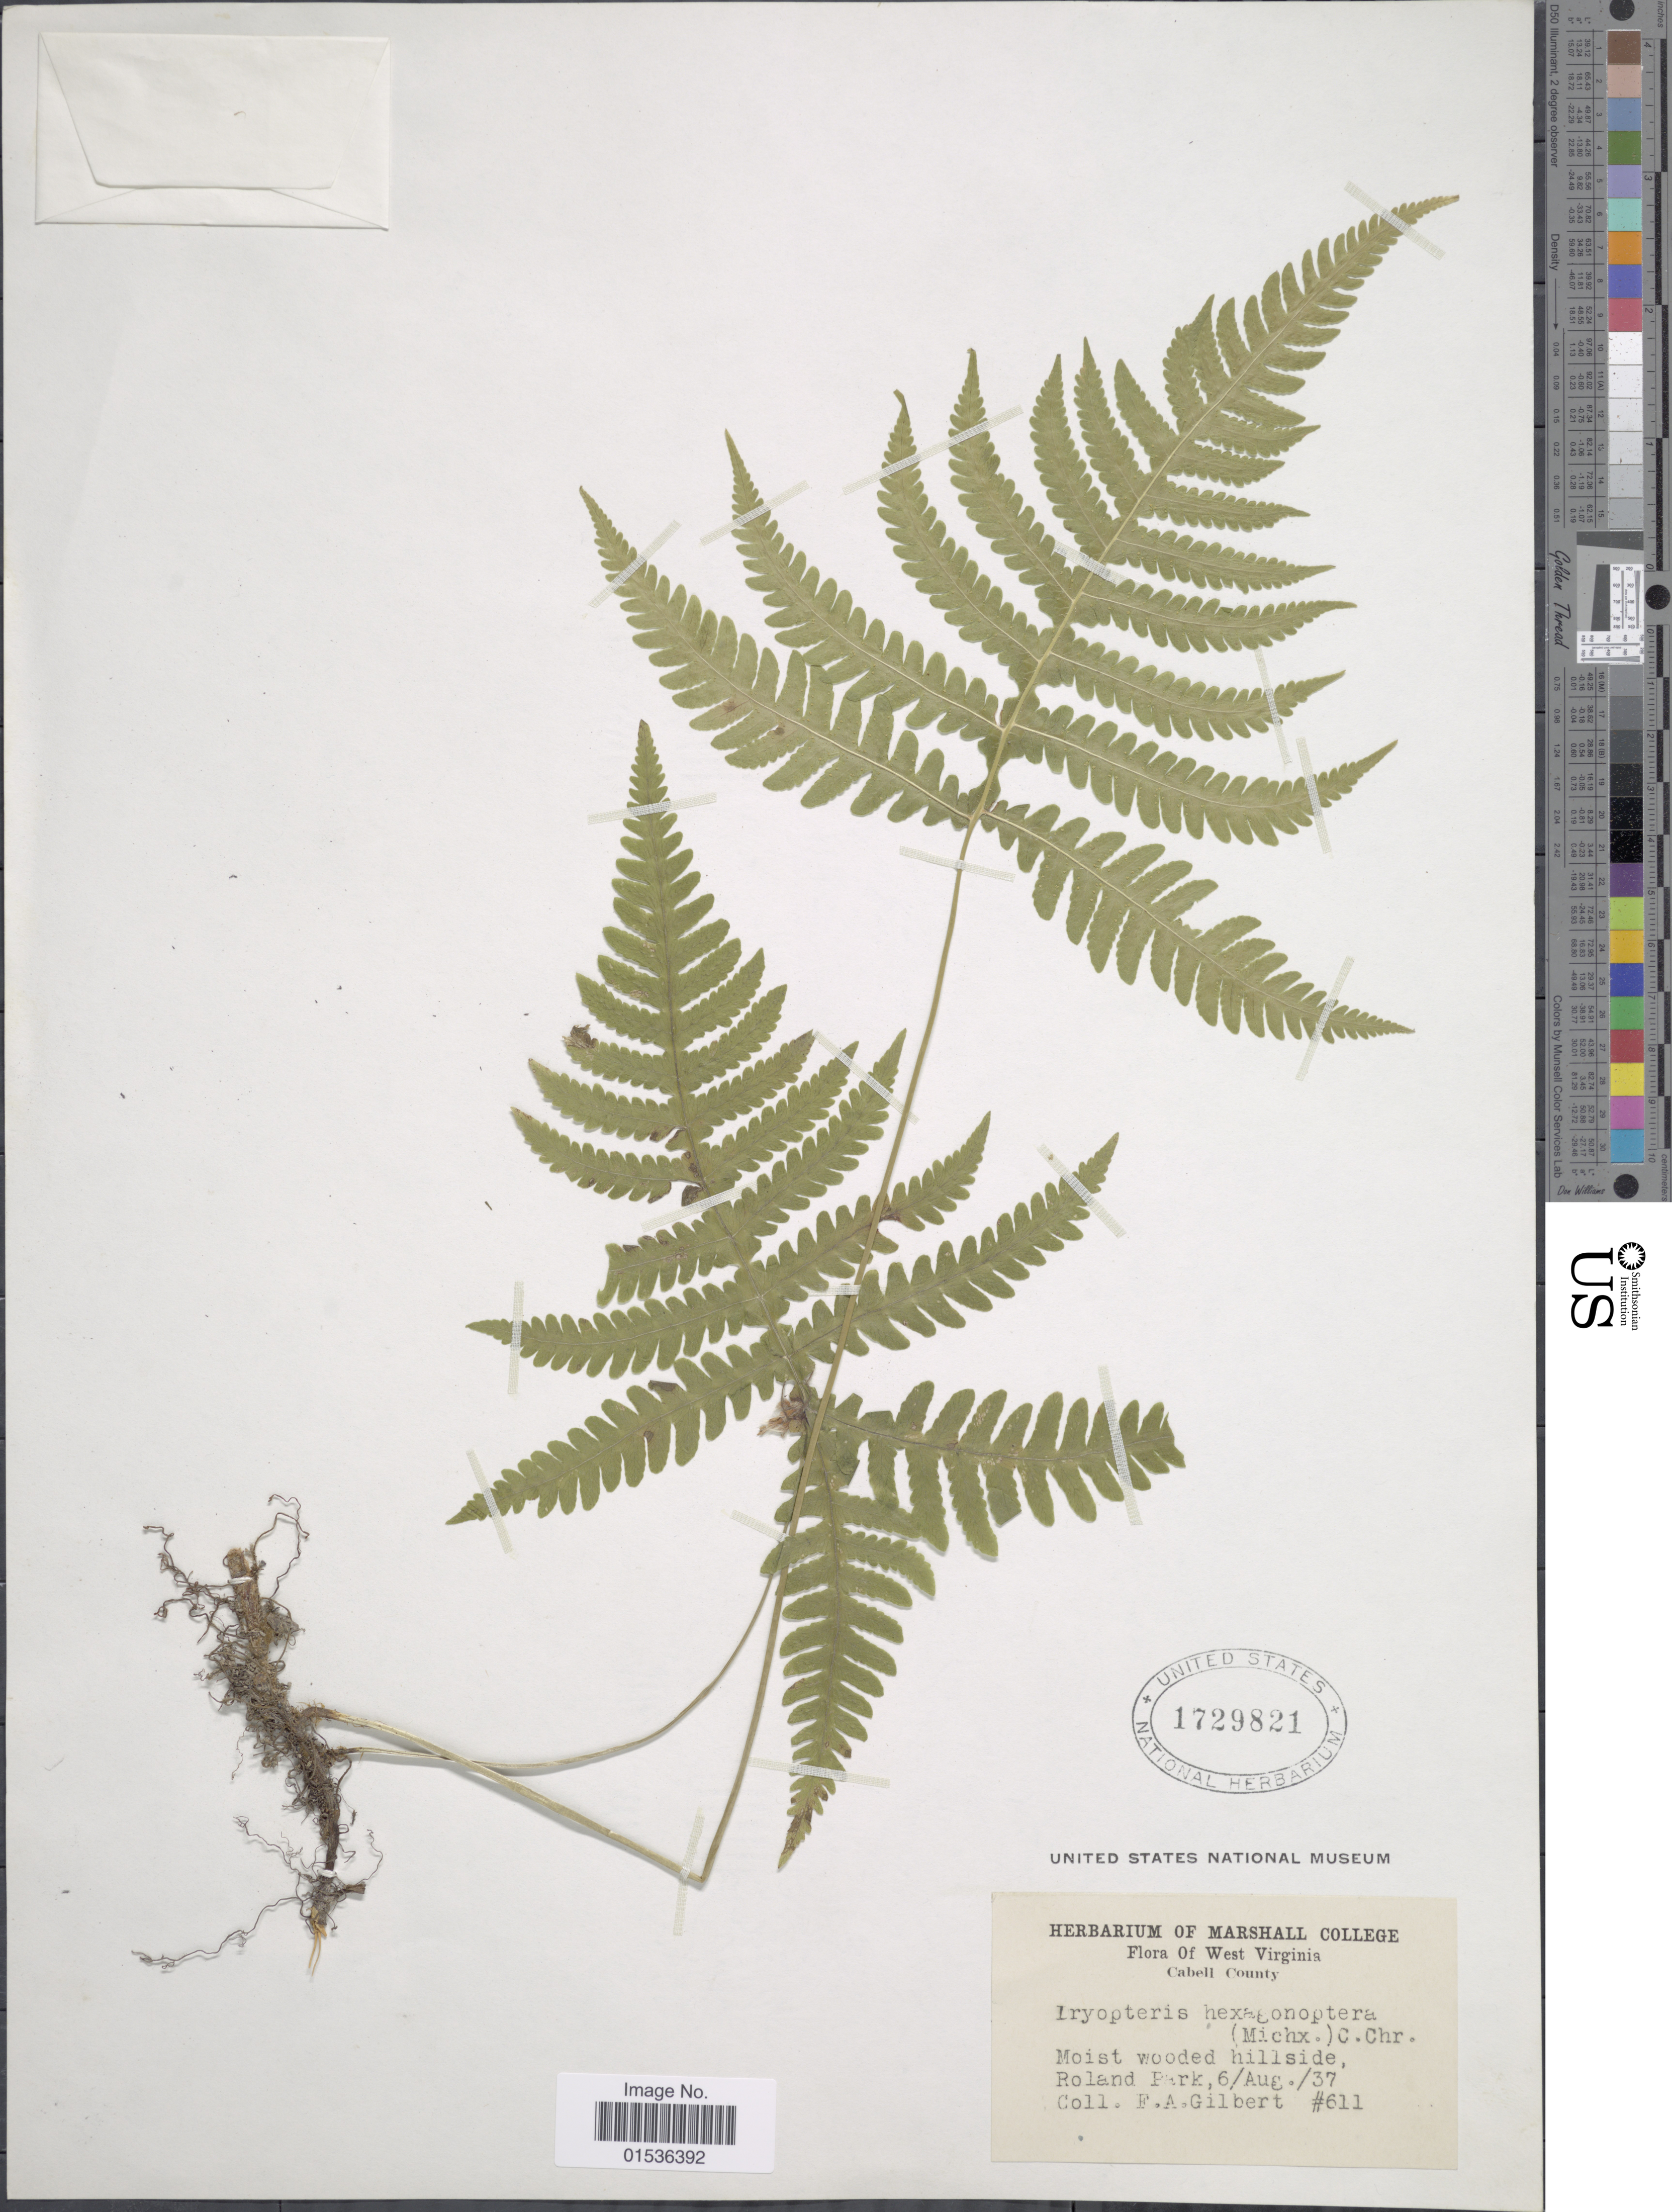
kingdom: Plantae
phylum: Tracheophyta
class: Polypodiopsida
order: Polypodiales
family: Thelypteridaceae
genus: Phegopteris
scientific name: Phegopteris hexagonoptera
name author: (Michx.) Fée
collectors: F. A. Gilbert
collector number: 611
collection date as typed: Transcribed d/m/y: 6/8/37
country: United States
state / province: West Virginia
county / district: Cabell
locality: West Virginia, Cabell County.Roland Park.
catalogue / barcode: US 1729821